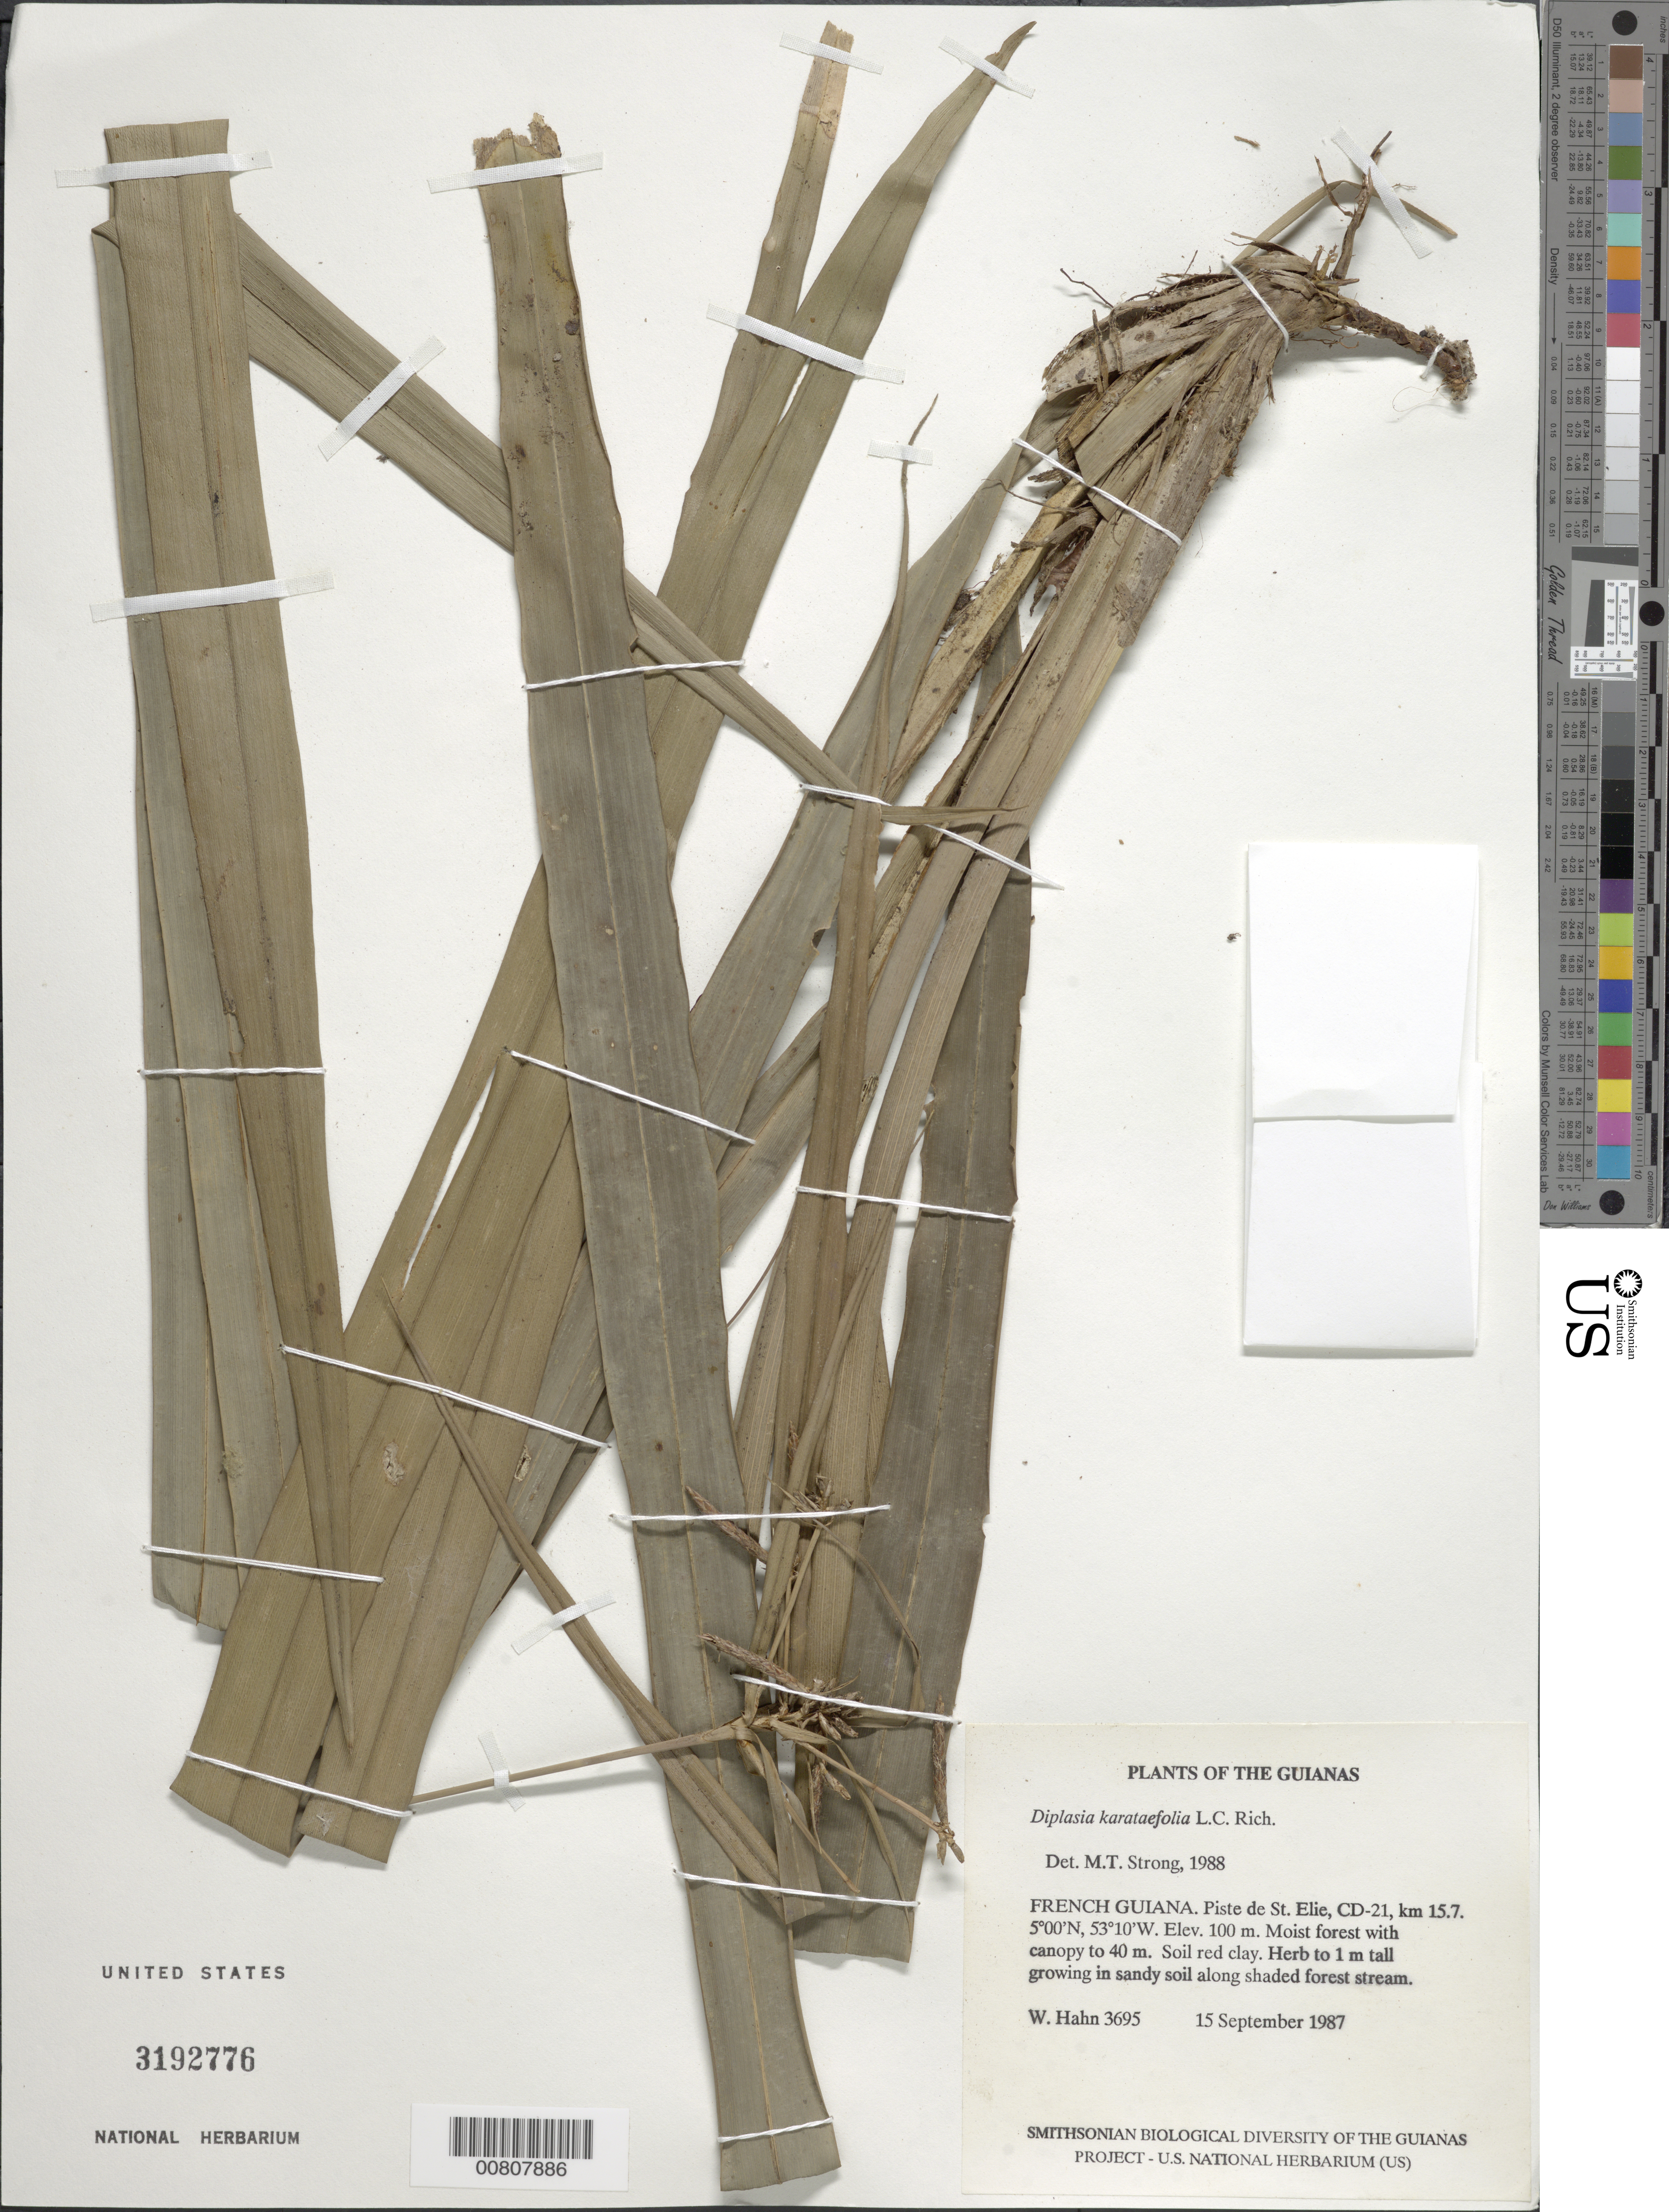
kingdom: Plantae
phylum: Tracheophyta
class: Liliopsida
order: Poales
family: Cyperaceae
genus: Diplasia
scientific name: Diplasia karatifolia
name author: Rich.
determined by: Strong, M. T., (US), Smithsonian Institution - National Museum of Natural History (UNITED STATES)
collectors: W. Hahn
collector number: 3695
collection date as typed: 15 September 1987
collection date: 1987-09-15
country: French Guiana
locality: Piste de St. Elie, CD-21, km 15.7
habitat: Moist forest with canopy to 40 m. Soil red clay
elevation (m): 100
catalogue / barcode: US 3192776